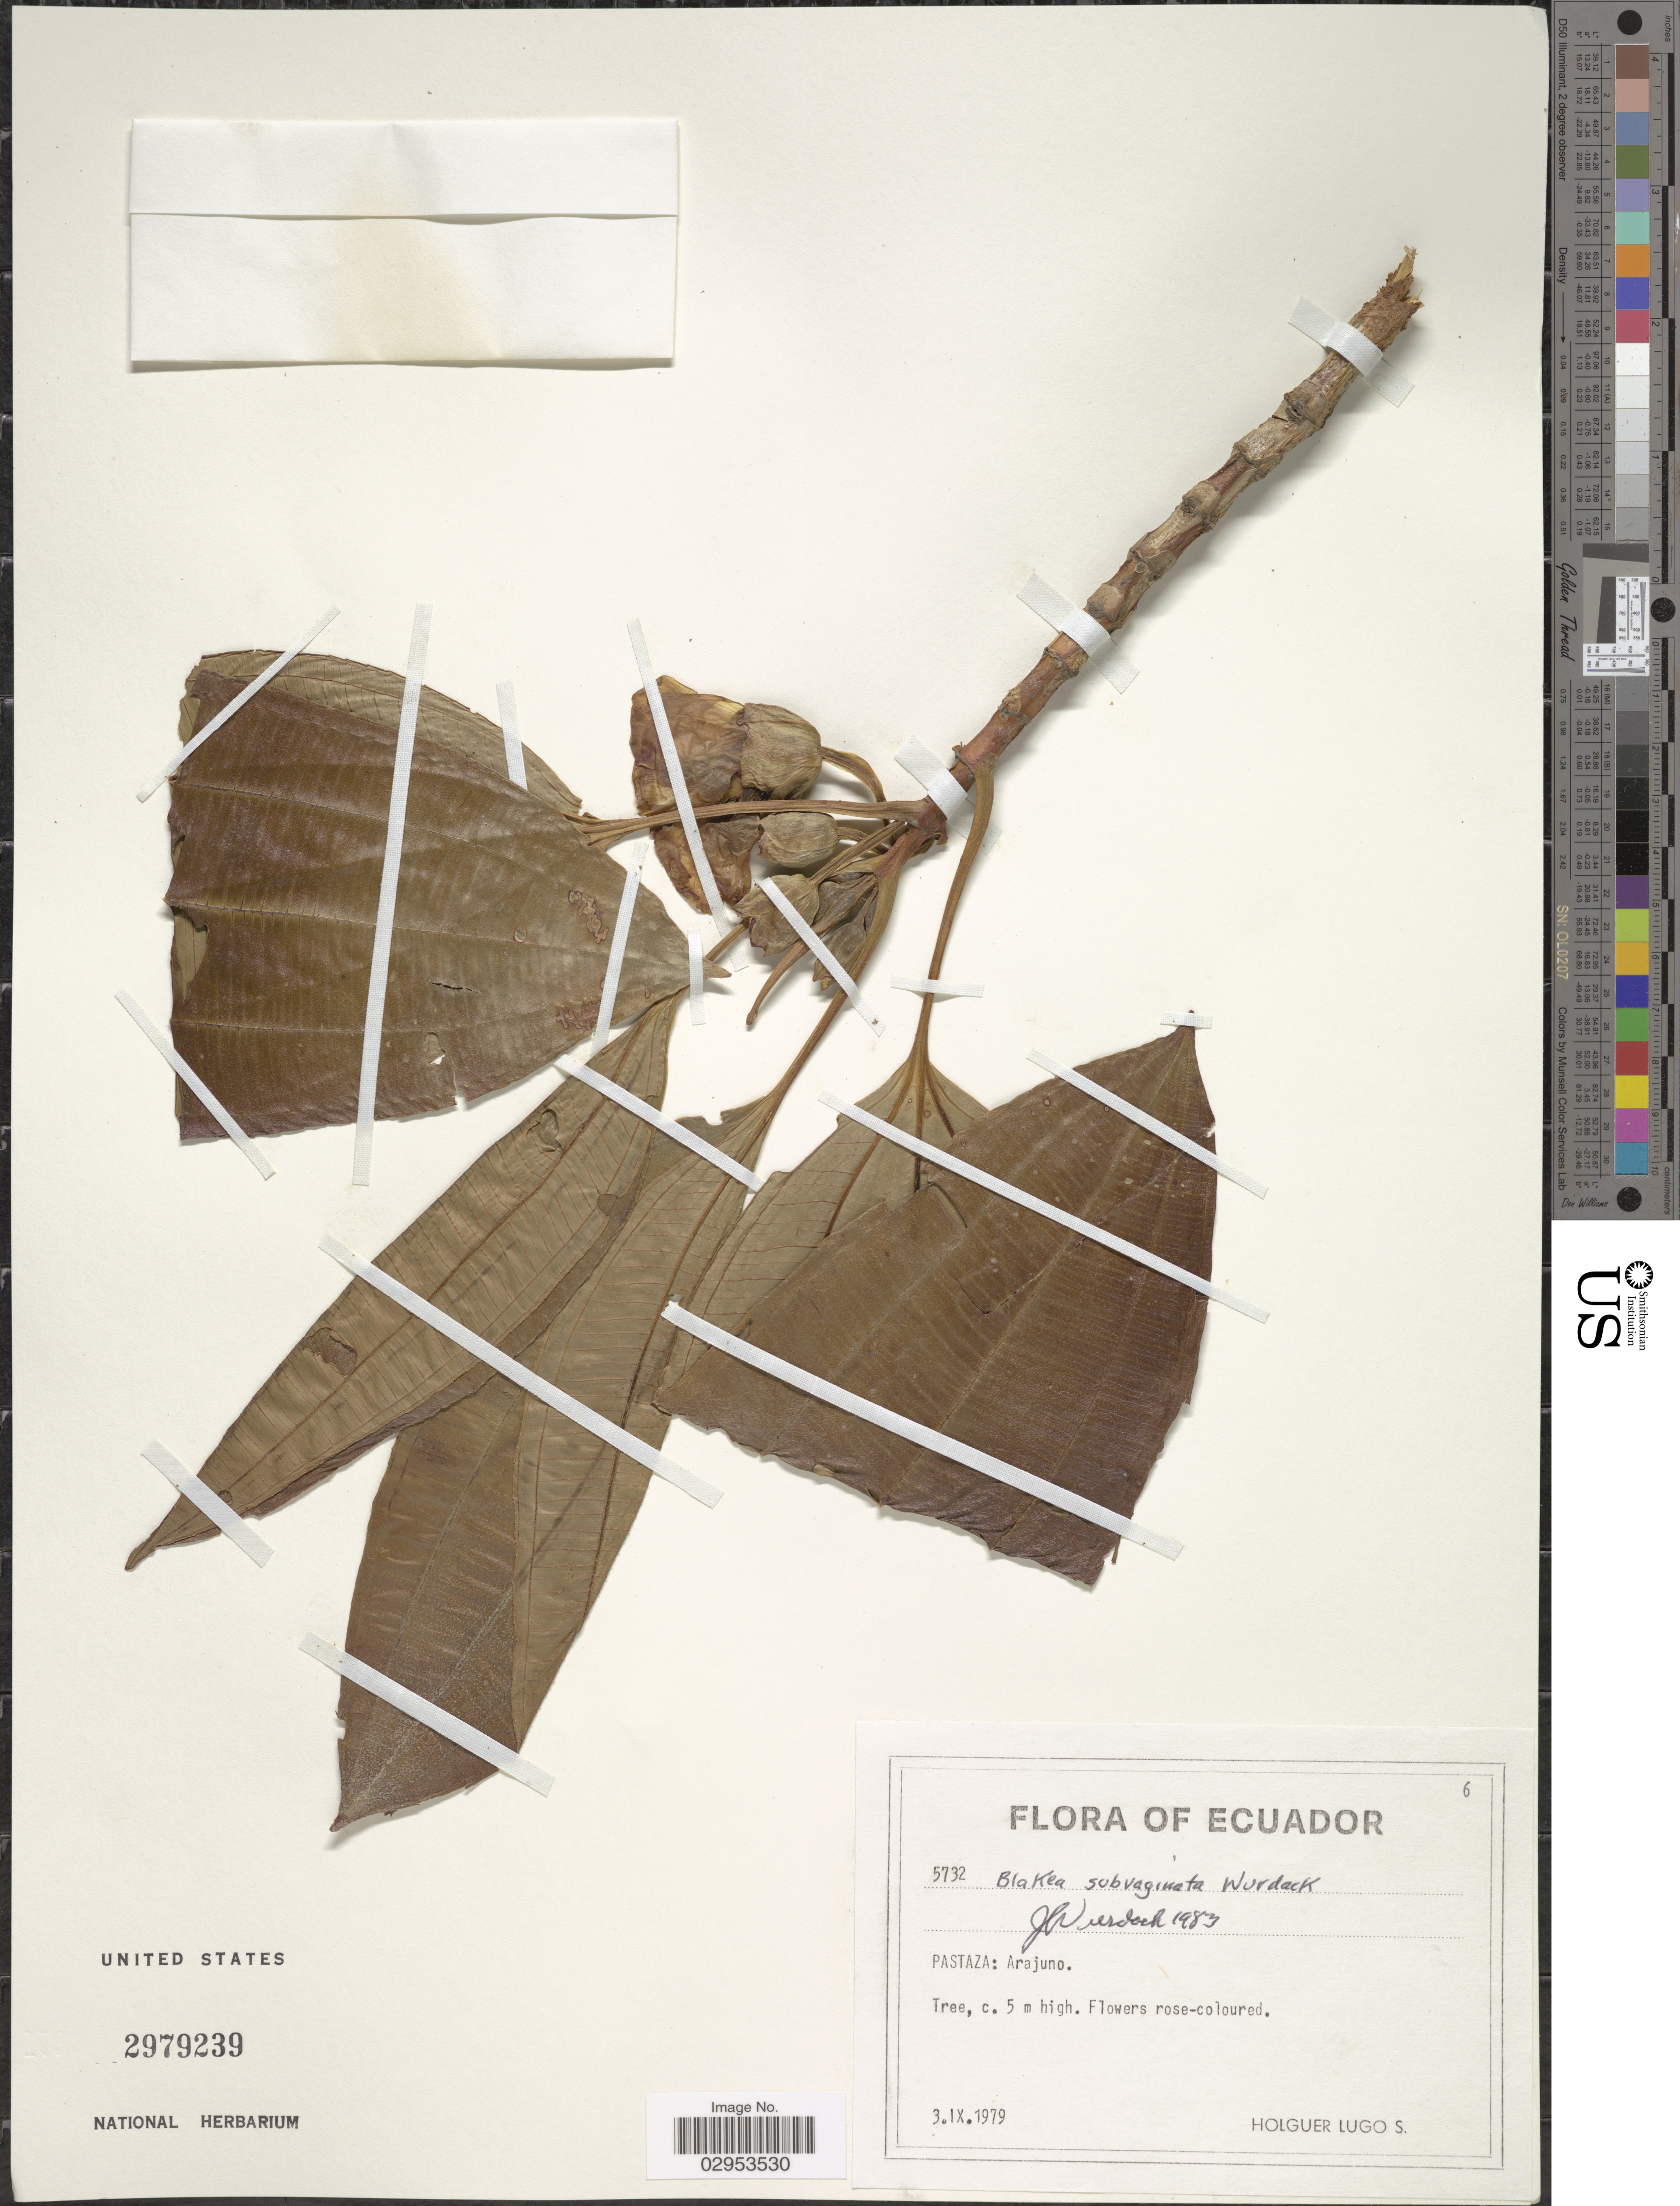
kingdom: Plantae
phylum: Tracheophyta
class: Magnoliopsida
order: Myrtales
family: Melastomataceae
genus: Blakea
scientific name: Blakea subvaginata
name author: Wurdack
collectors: H. Lugo S.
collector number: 5732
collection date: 1979-09-03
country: Ecuador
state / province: Pastaza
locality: Arajuno.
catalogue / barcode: US 2979239